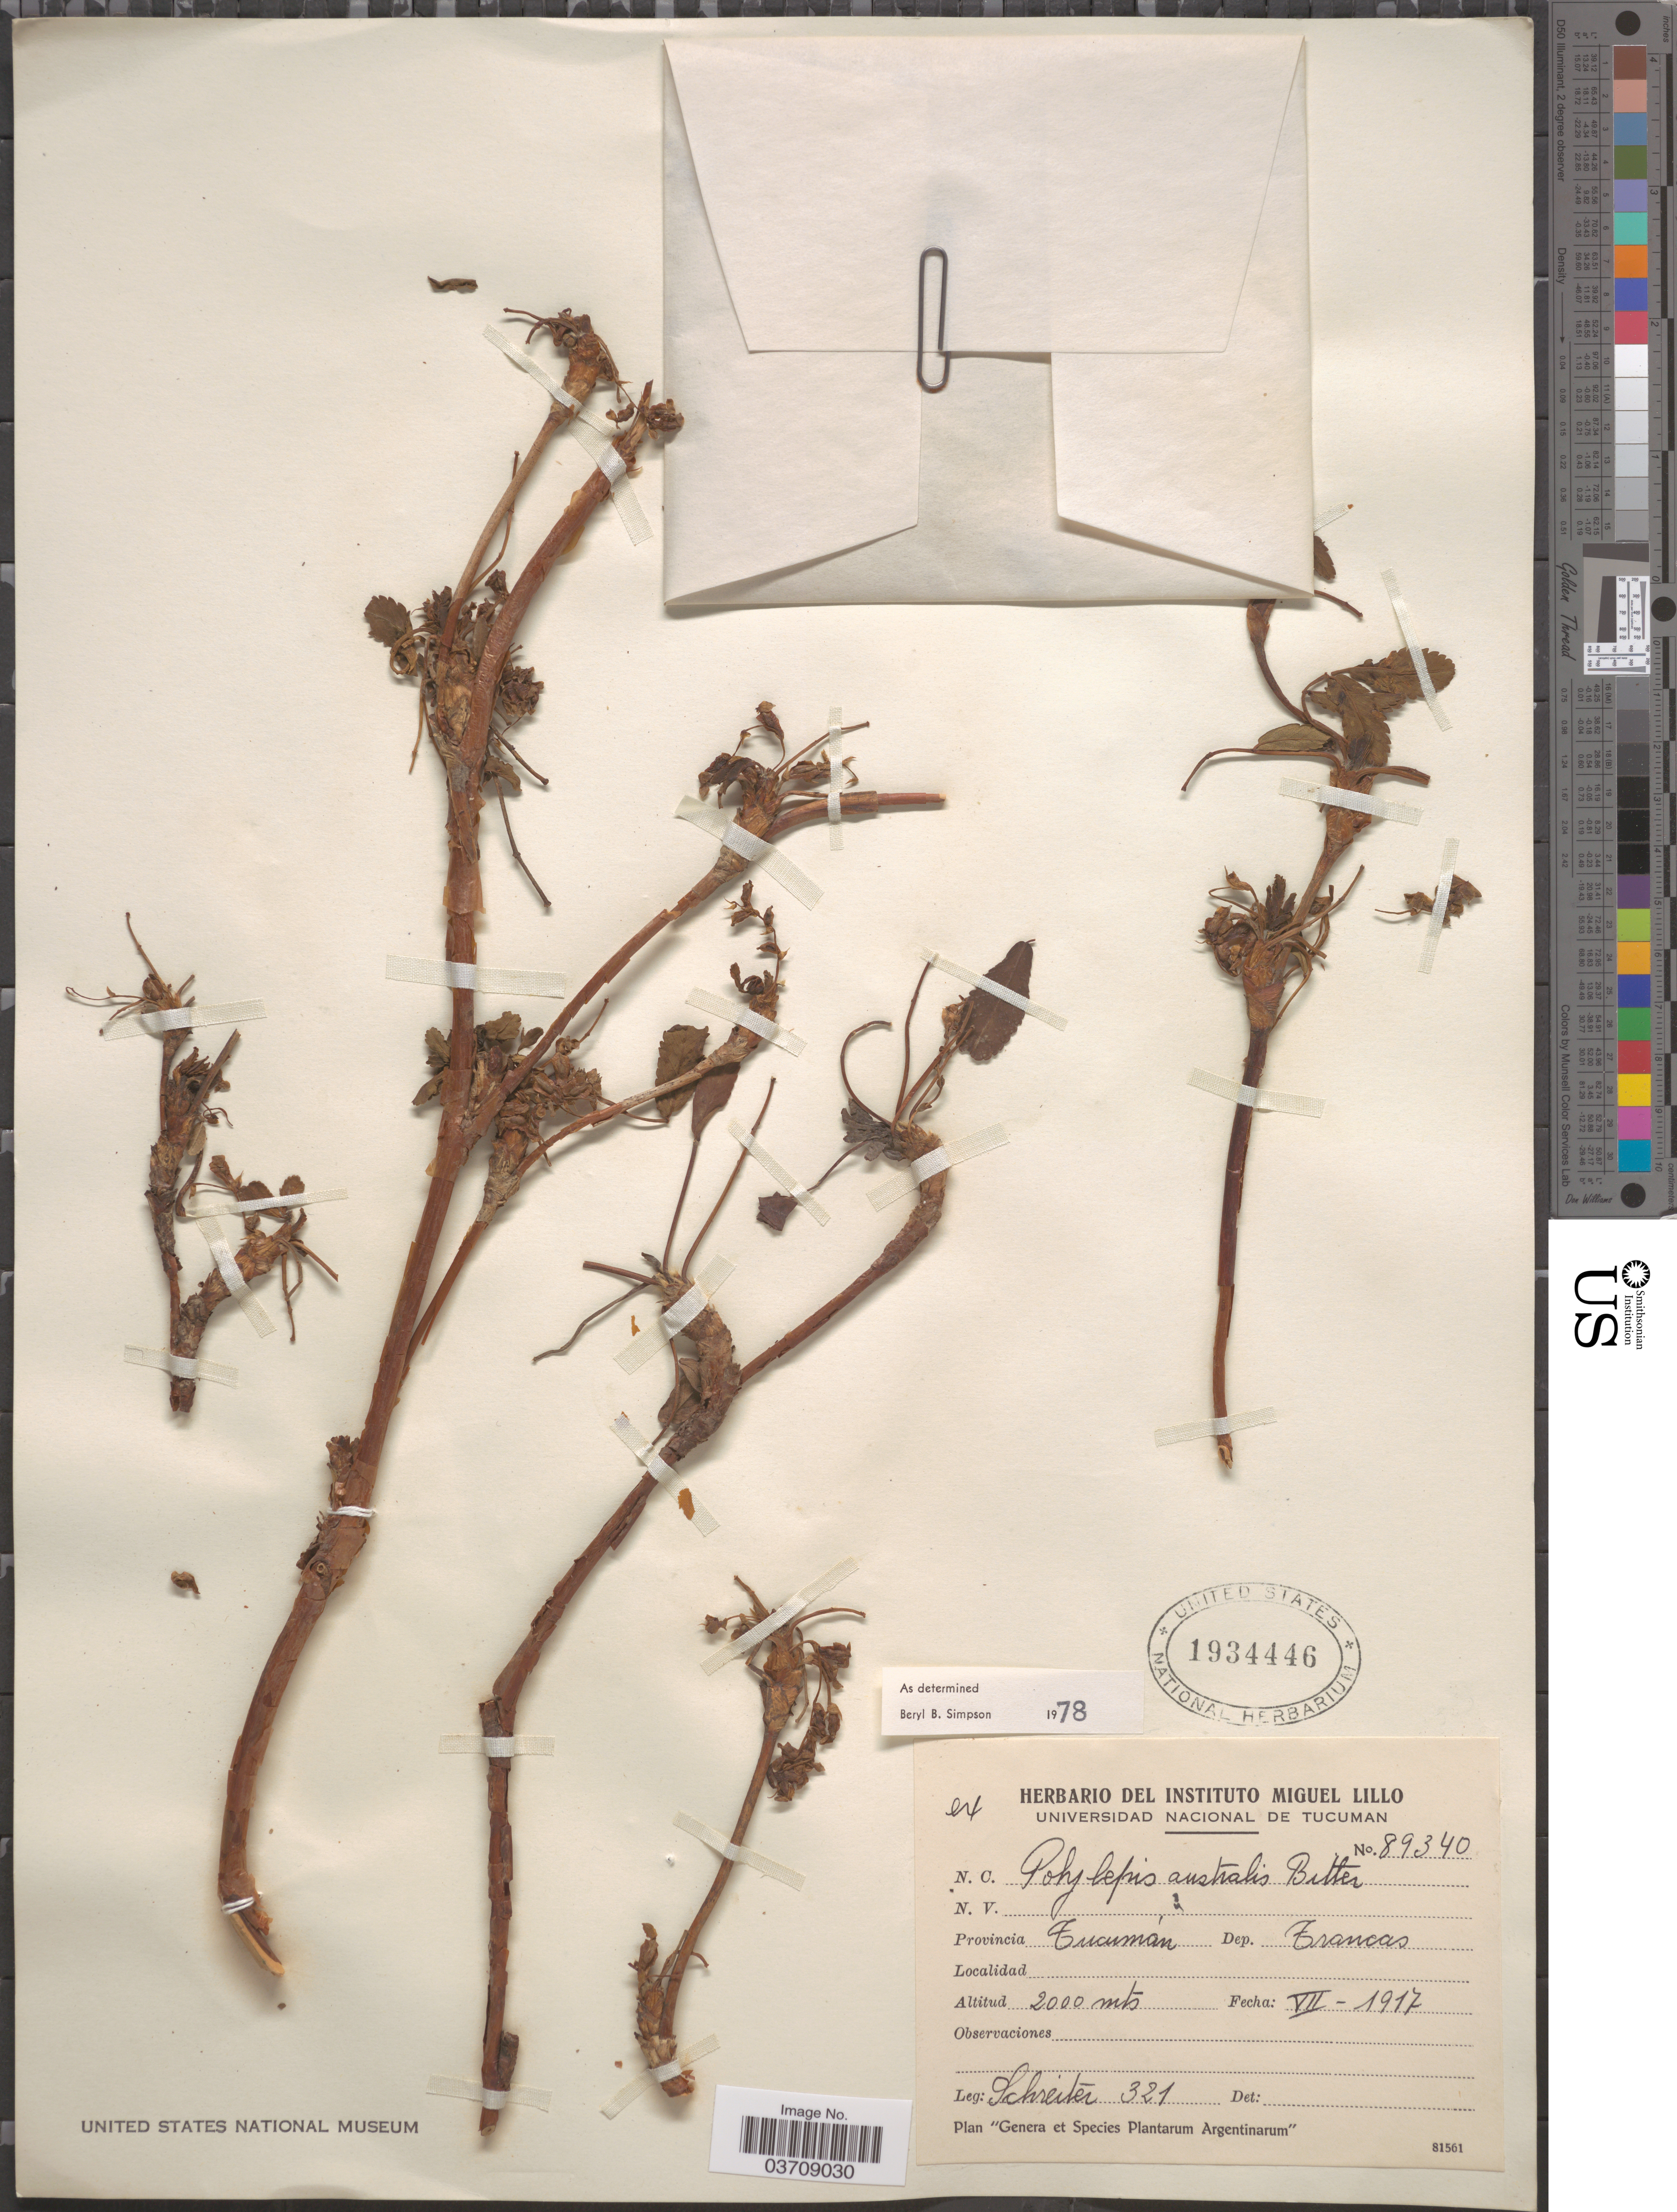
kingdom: Plantae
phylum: Tracheophyta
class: Magnoliopsida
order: Rosales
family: Rosaceae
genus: Polylepis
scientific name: Polylepis australis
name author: Bitter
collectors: -. Schreiter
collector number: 321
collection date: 1917-07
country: Argentina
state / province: Tucuman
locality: Dep. Trancas.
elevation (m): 2000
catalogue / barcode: US 1934446